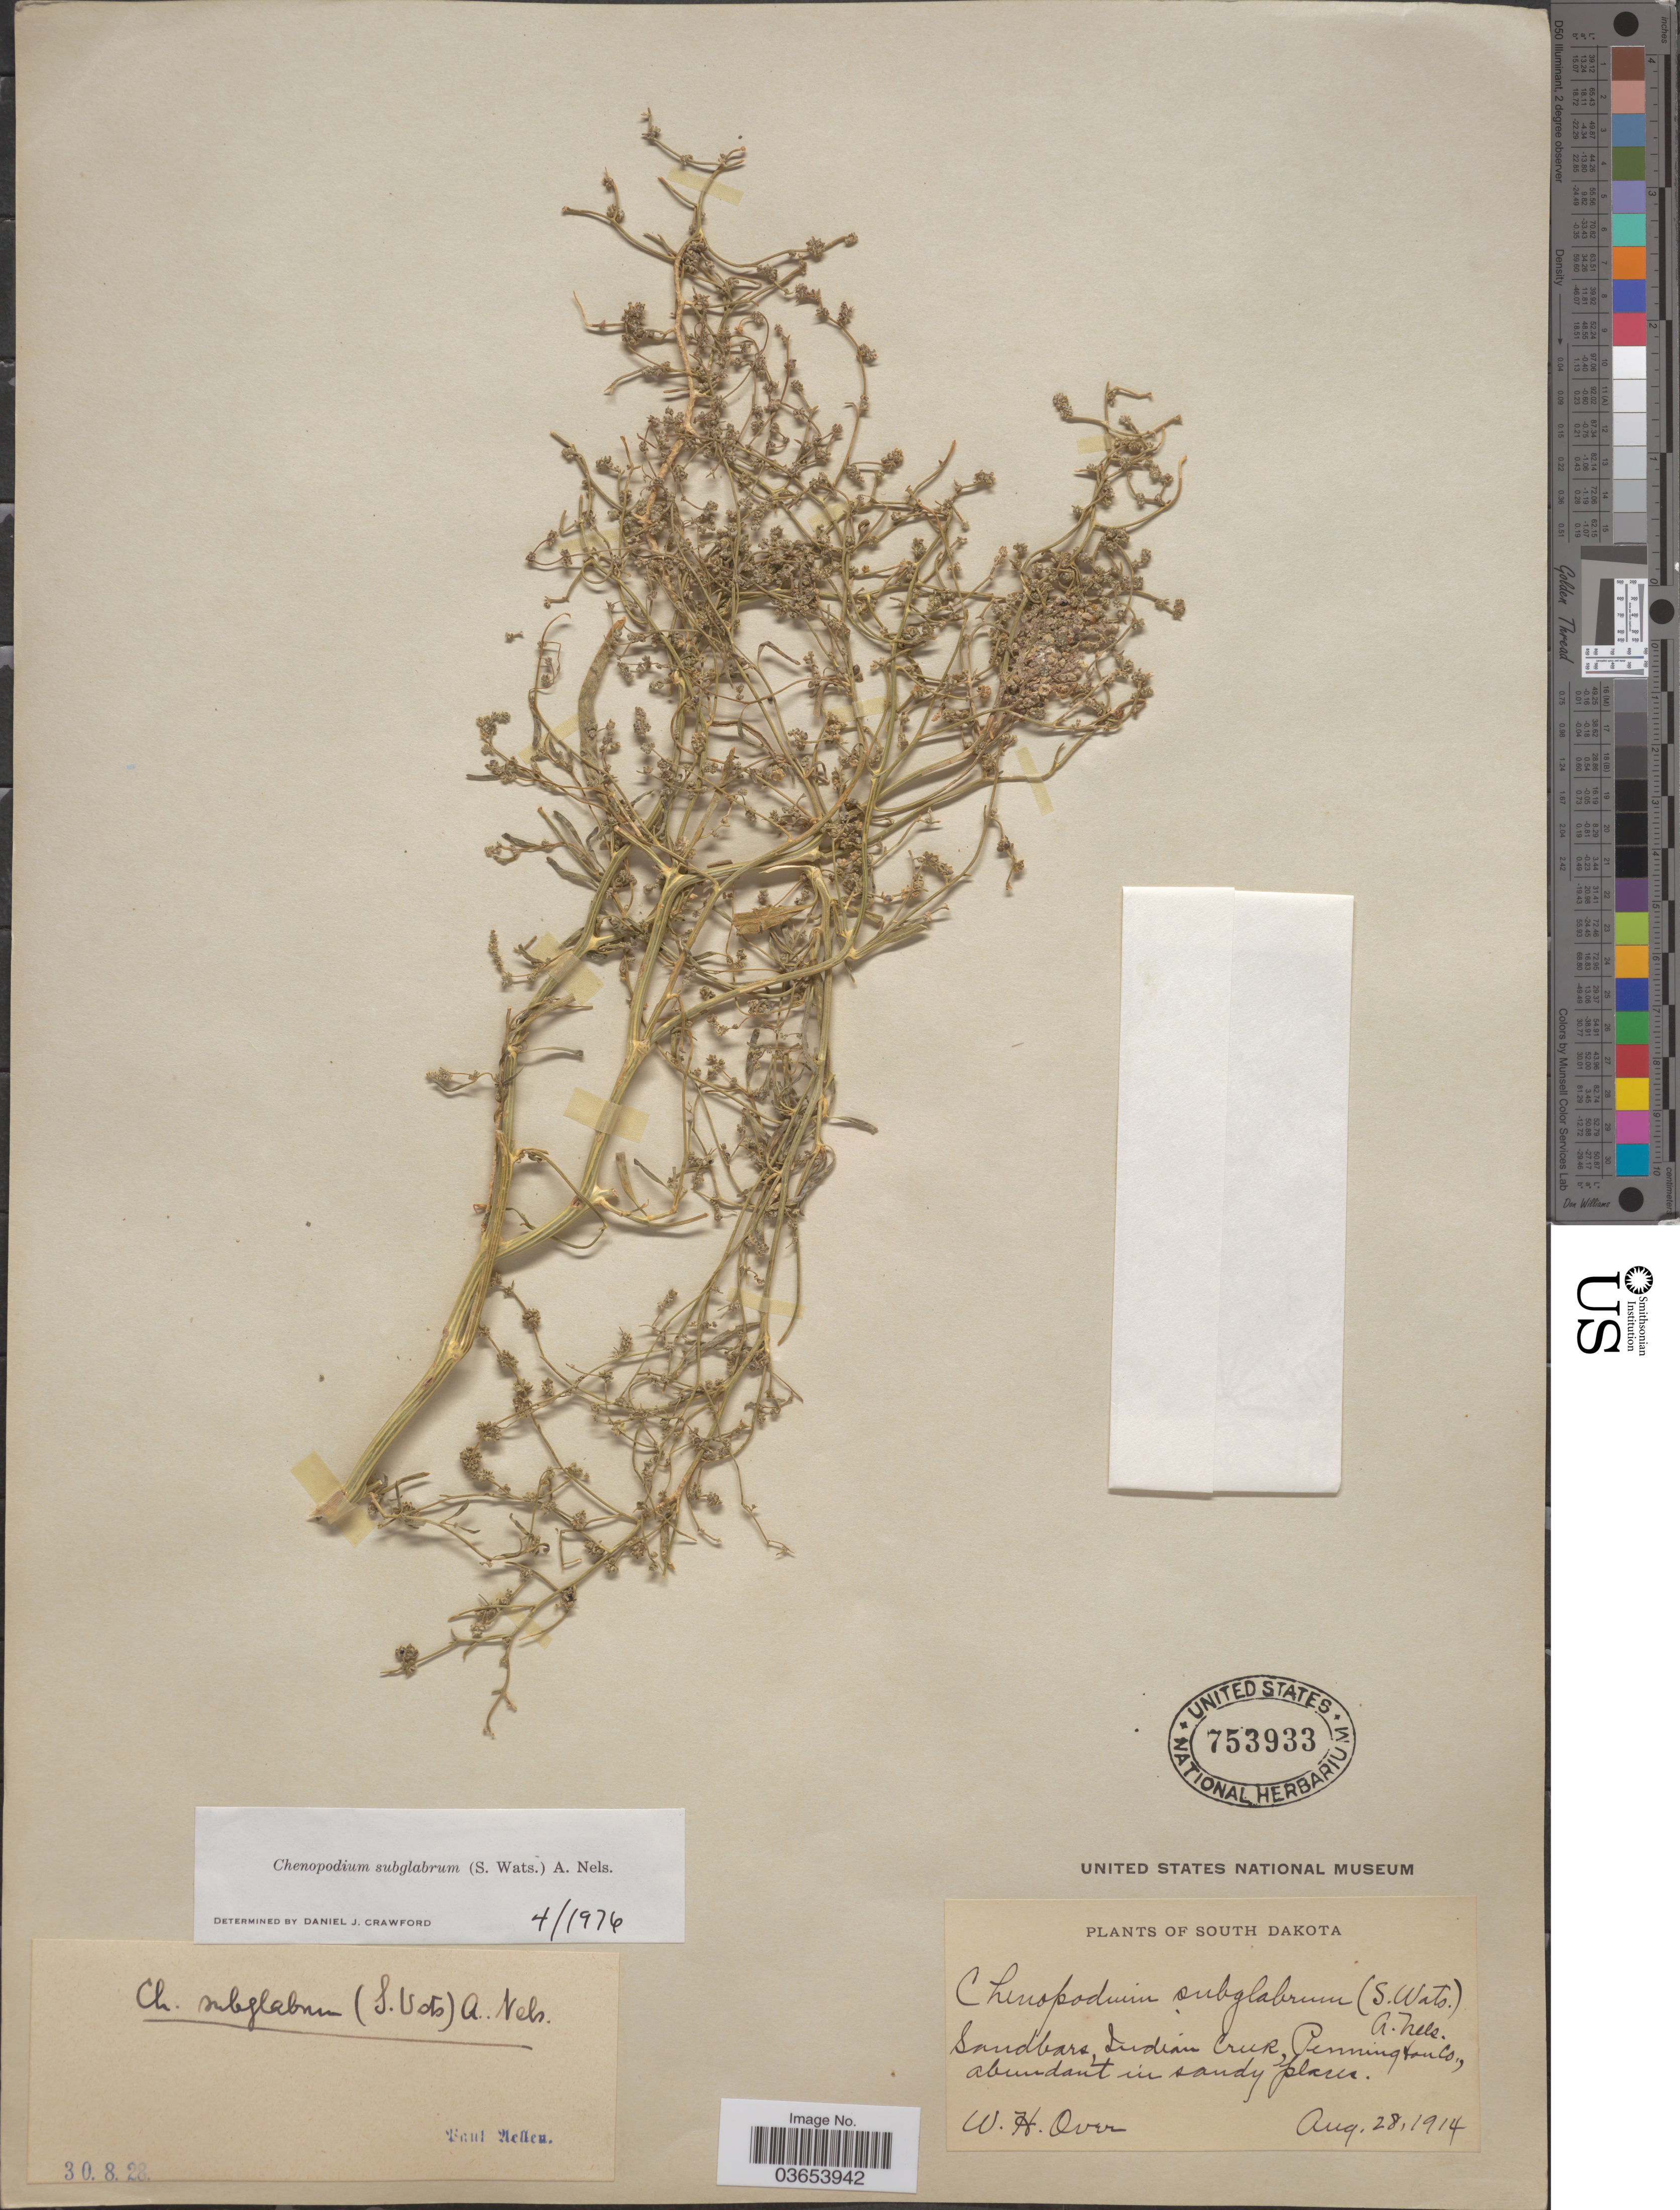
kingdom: Plantae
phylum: Tracheophyta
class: Magnoliopsida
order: Caryophyllales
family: Amaranthaceae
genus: Chenopodium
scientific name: Chenopodium subglabrum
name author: (S. Watson) A. Nelson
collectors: W. Over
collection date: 1914-08-28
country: United States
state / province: South Dakota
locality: Sandbars, Indian Creek, Pennington Co.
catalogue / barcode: US 753933